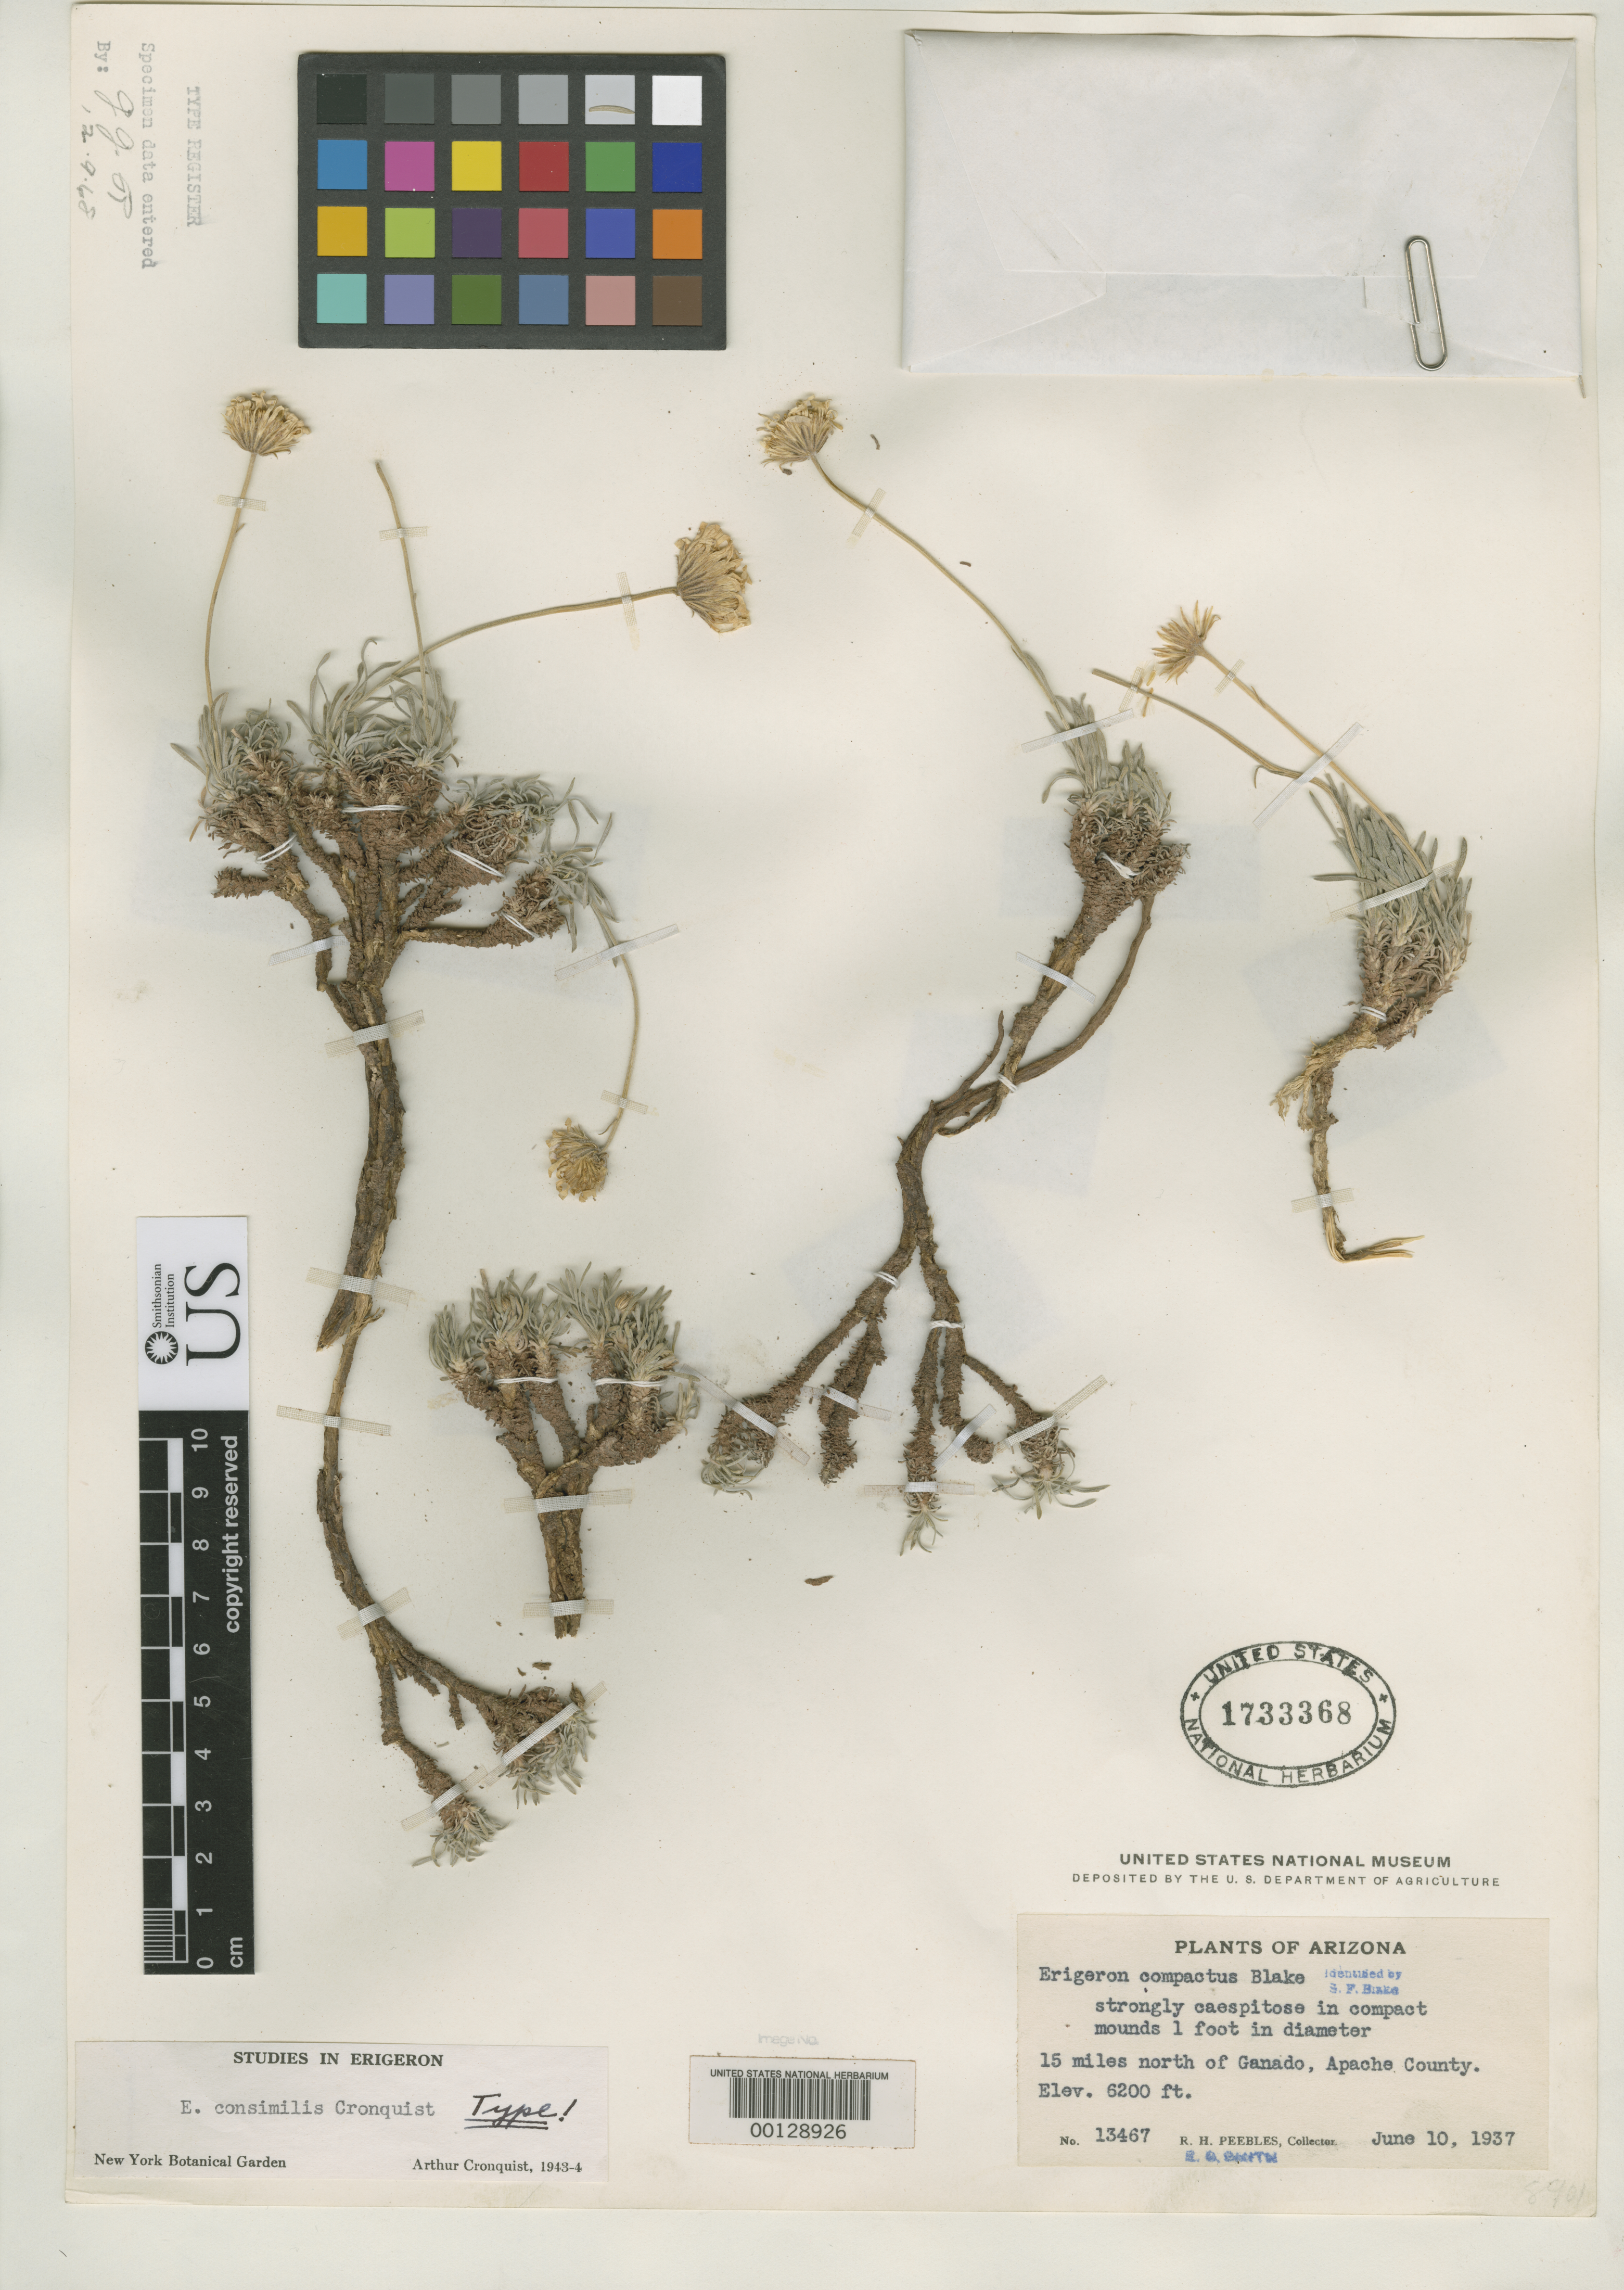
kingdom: Plantae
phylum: Tracheophyta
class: Magnoliopsida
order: Asterales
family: Asteraceae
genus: Erigeron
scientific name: Erigeron consimilis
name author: Cronq.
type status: Holotype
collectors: R. H. Peebles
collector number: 13467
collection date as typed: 10 Jun 1937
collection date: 1937-06-10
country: United States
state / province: Arizona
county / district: Apache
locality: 15 mi. N of Ganado.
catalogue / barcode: US 1733368